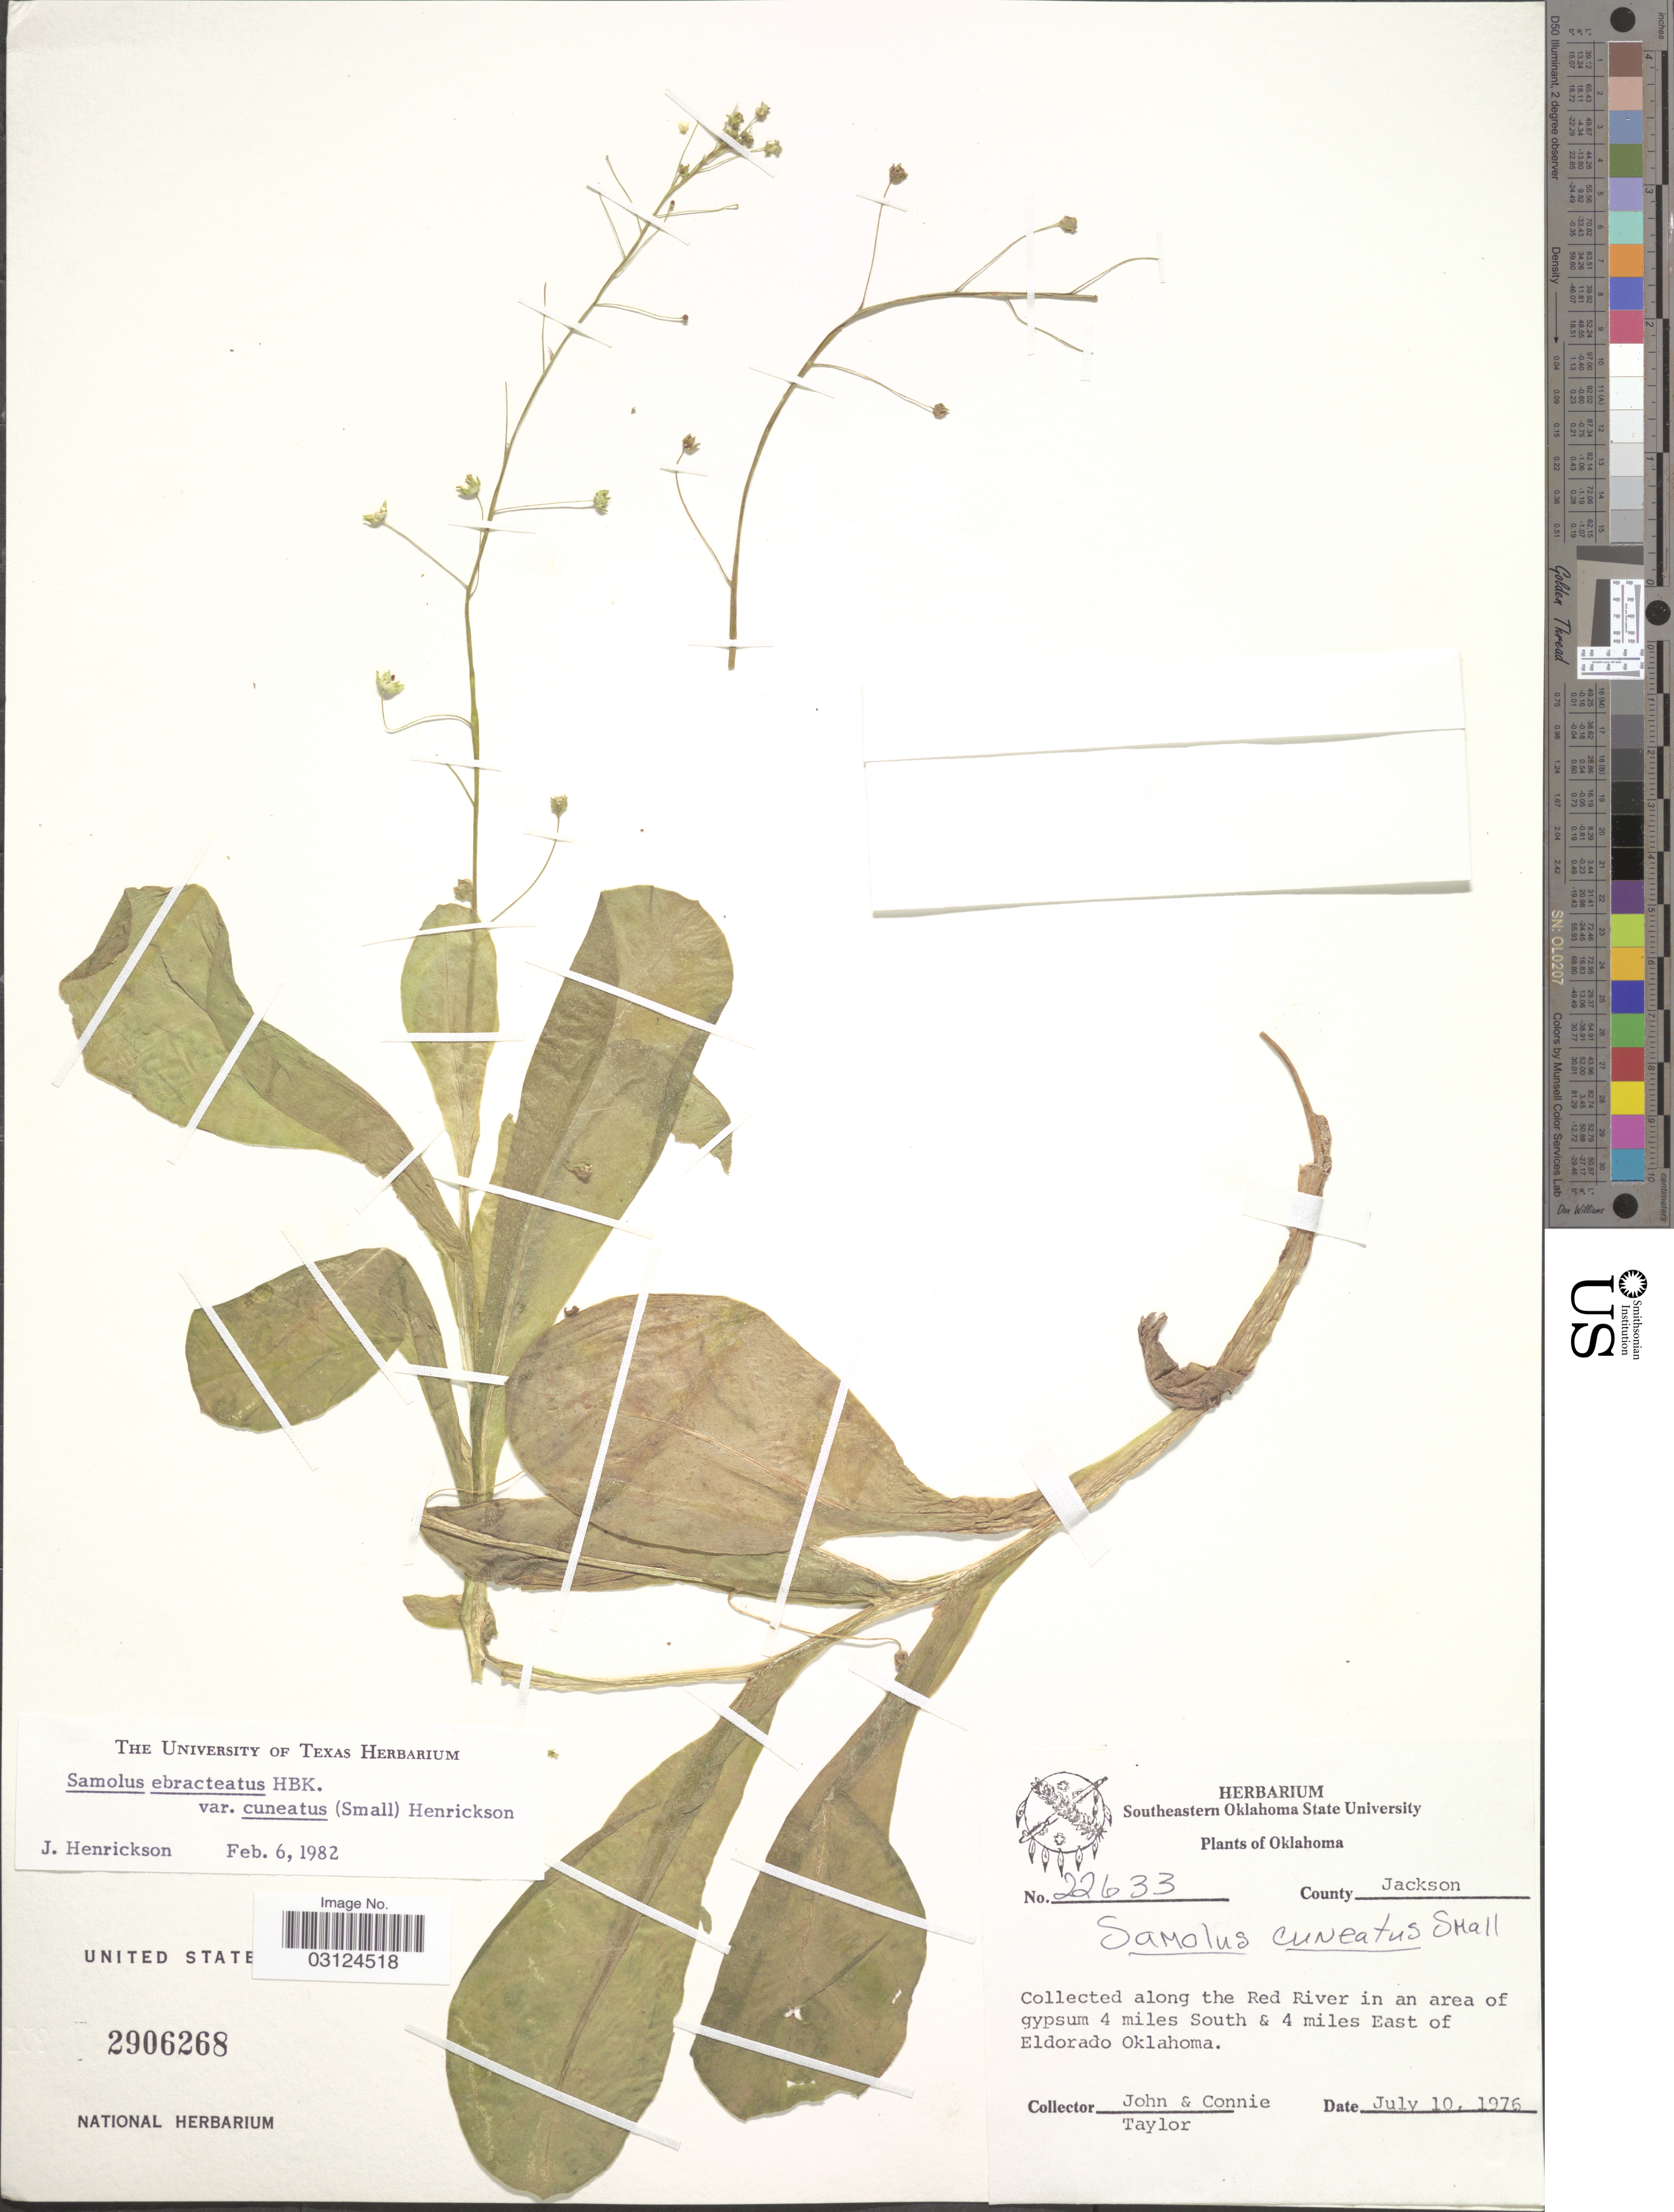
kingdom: Plantae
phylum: Tracheophyta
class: Magnoliopsida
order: Ericales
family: Primulaceae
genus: Samolus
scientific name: Samolus ebracteatus subsp. cuneatus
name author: (Small) R. Knuth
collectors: -. John & C. Taylor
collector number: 22633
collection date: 1976-07-10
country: United States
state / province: Oklahoma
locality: County Jackson, Along the Red River in an area of gypsum 4 miles South & 4 miles East of Eldorado Oklahoma.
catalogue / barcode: US 2906268